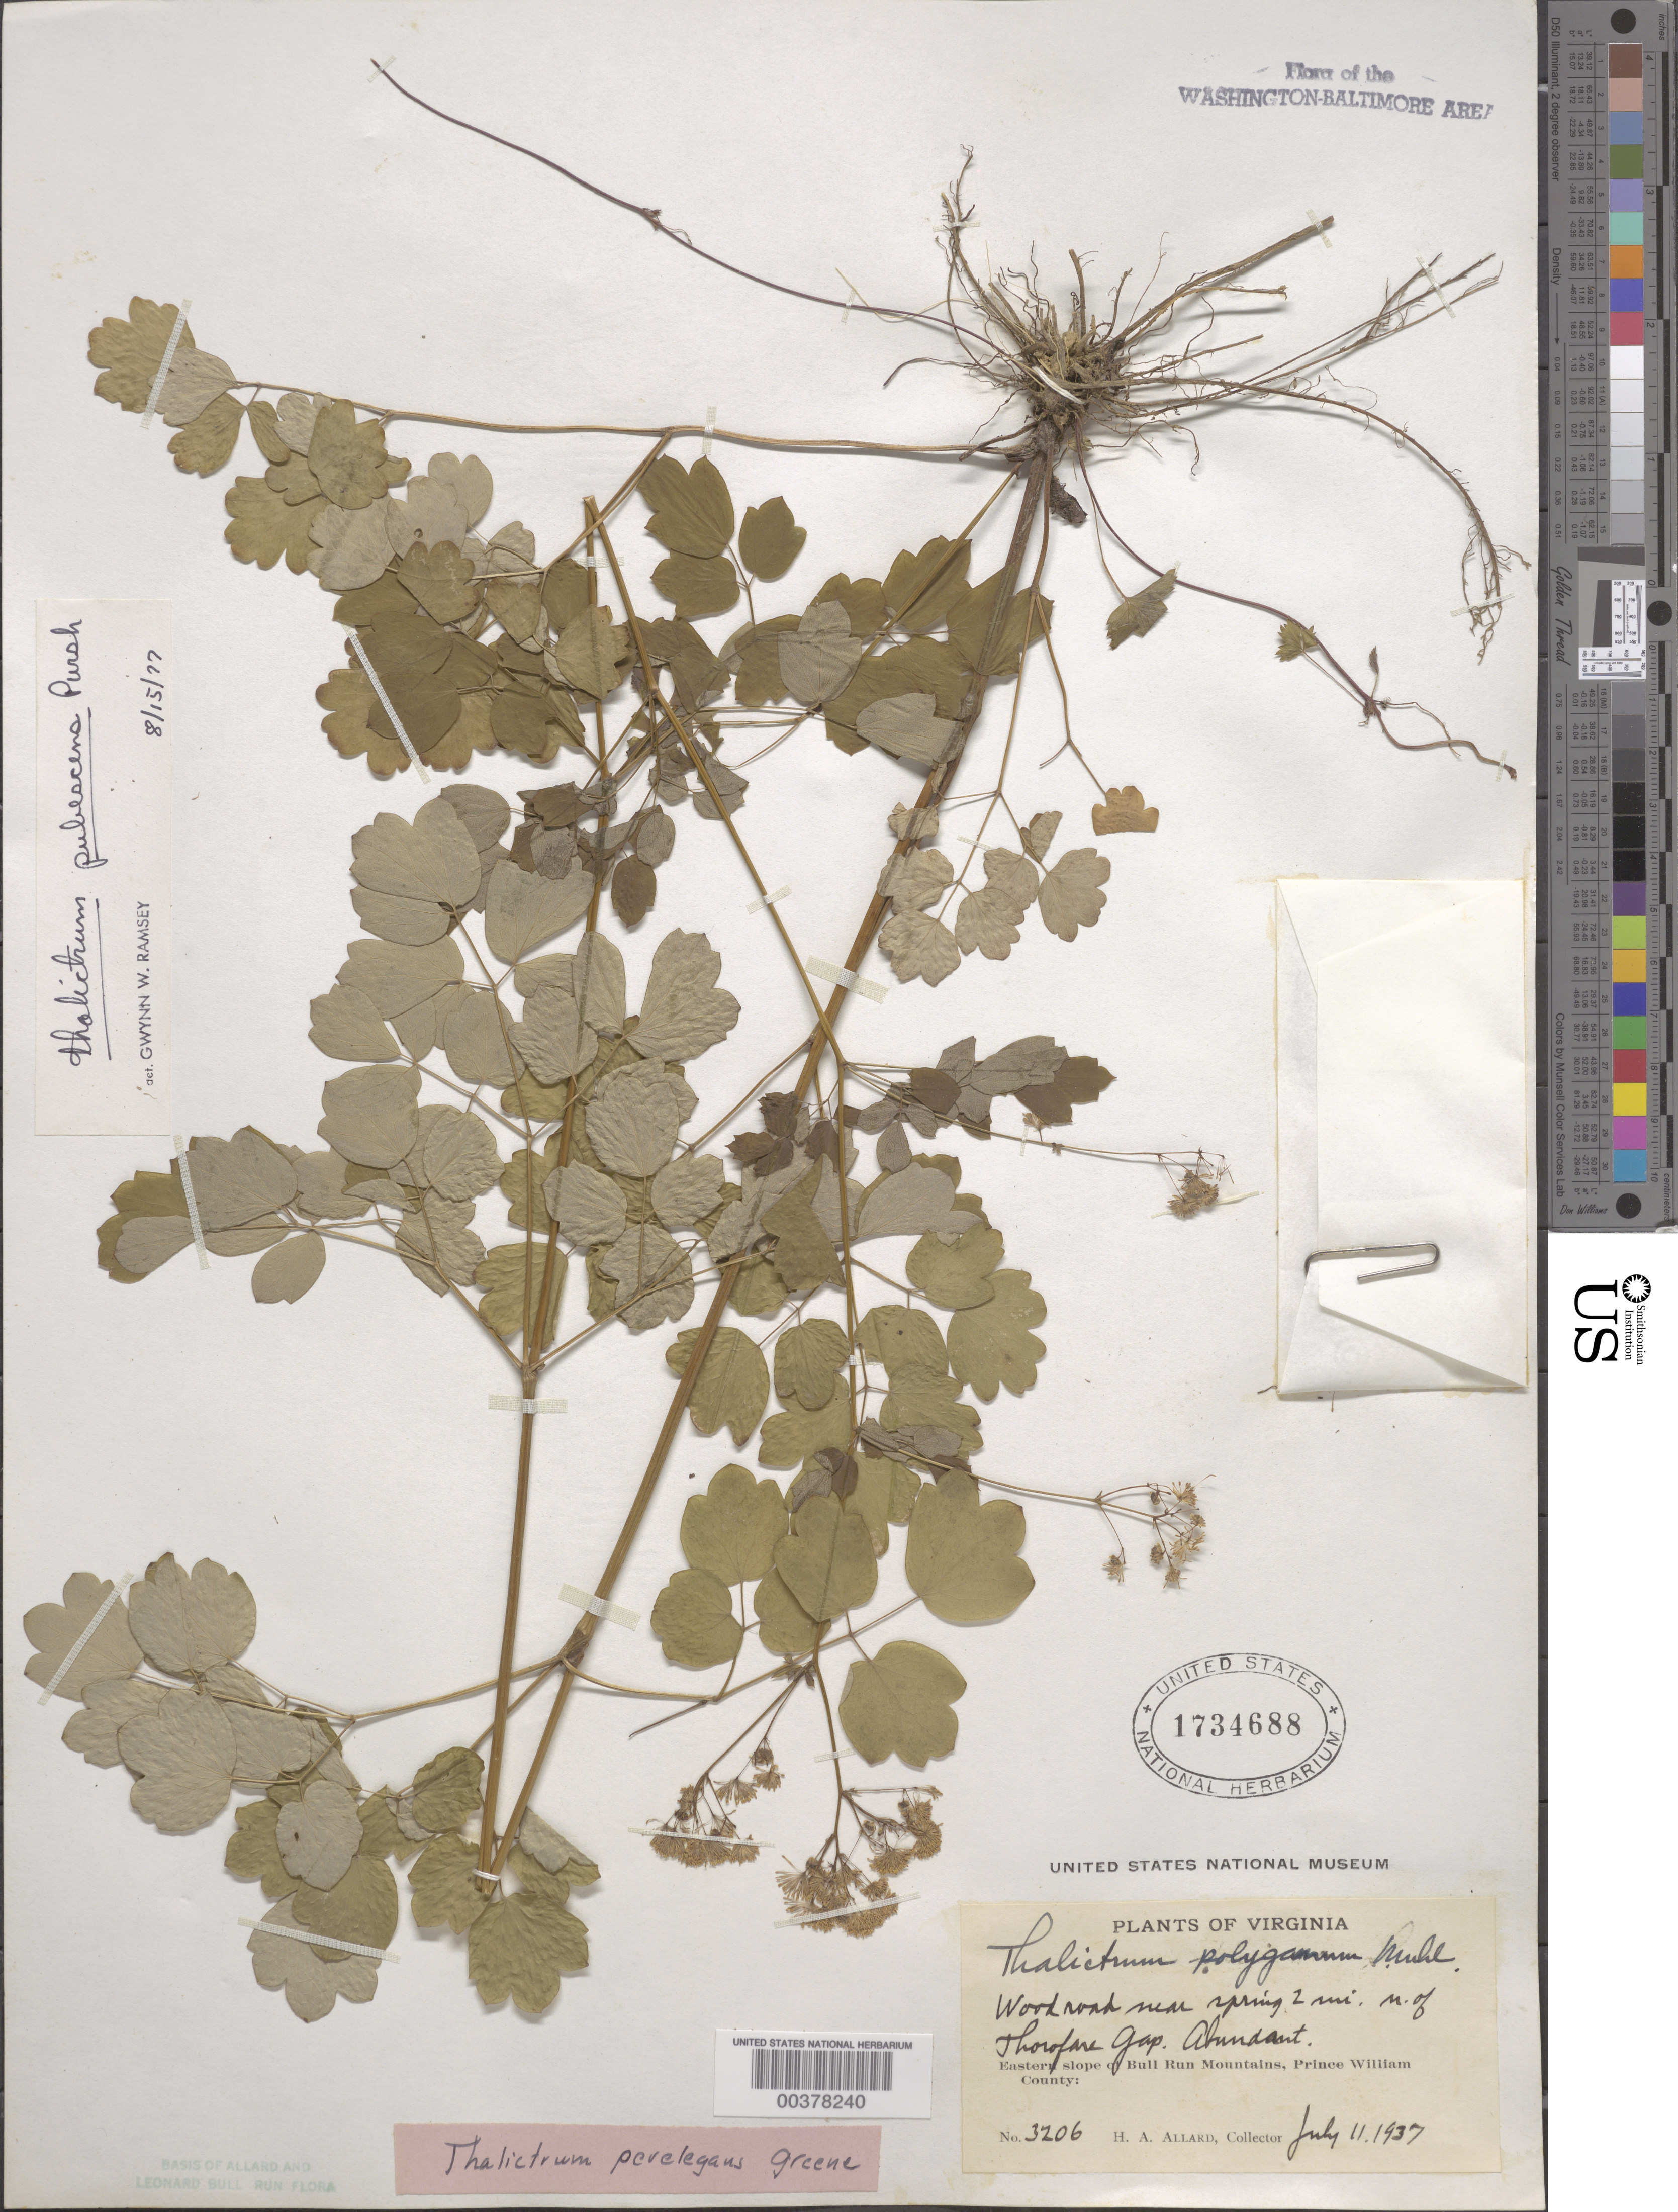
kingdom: Plantae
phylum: Tracheophyta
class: Magnoliopsida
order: Ranunculales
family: Ranunculaceae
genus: Thalictrum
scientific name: Thalictrum pubescens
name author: Pursh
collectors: H. A. Allard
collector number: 3206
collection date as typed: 11 Jul 1937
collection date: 1937-07-11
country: United States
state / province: Virginia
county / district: Prince William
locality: North of Thorofare Gap, eastern slope of Bull Run Mountains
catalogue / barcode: US 1734688